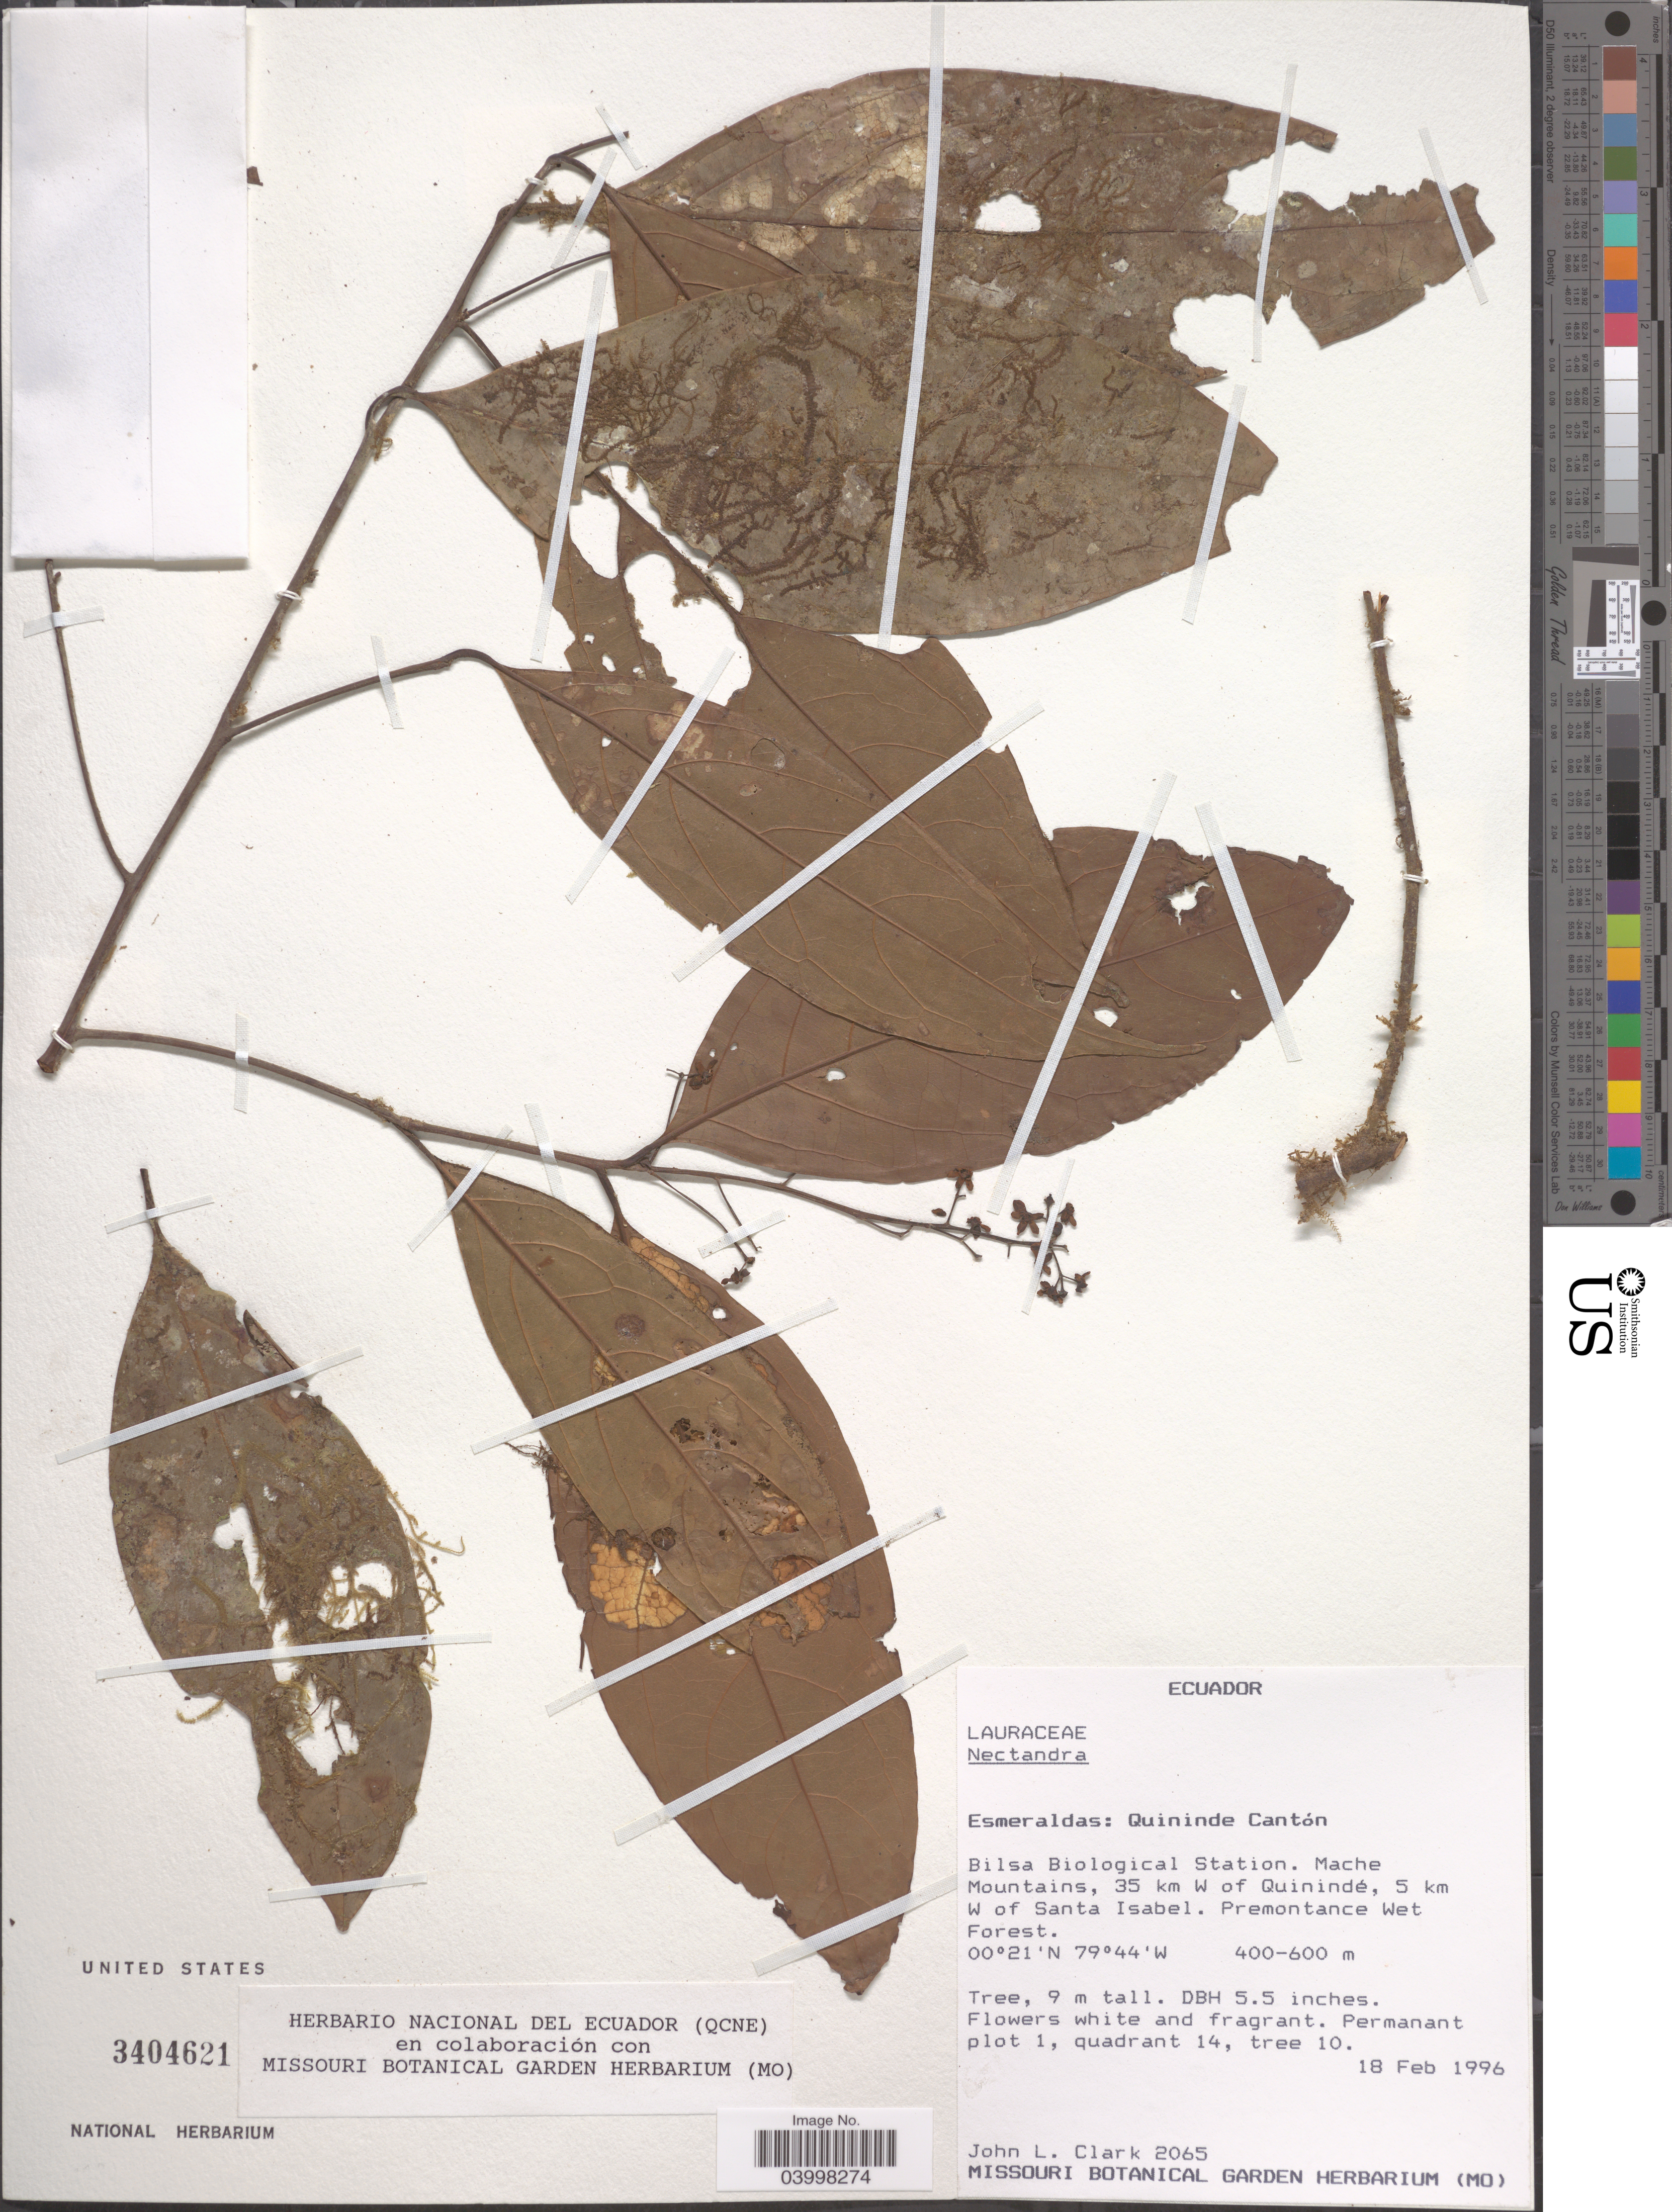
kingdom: Plantae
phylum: Tracheophyta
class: Magnoliopsida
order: Laurales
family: Lauraceae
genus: Nectandra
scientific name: Nectandra sp.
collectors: J. L. Clark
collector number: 2065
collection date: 1996-02-18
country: Ecuador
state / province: Esmeraldas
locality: Quininde Cantón. Bilsa Biological Station. Mache Mountains, 35 km W of Quinindé, 5 km W of Santa Isabel. Premontane Wet Forest.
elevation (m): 400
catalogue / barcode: US 3404621